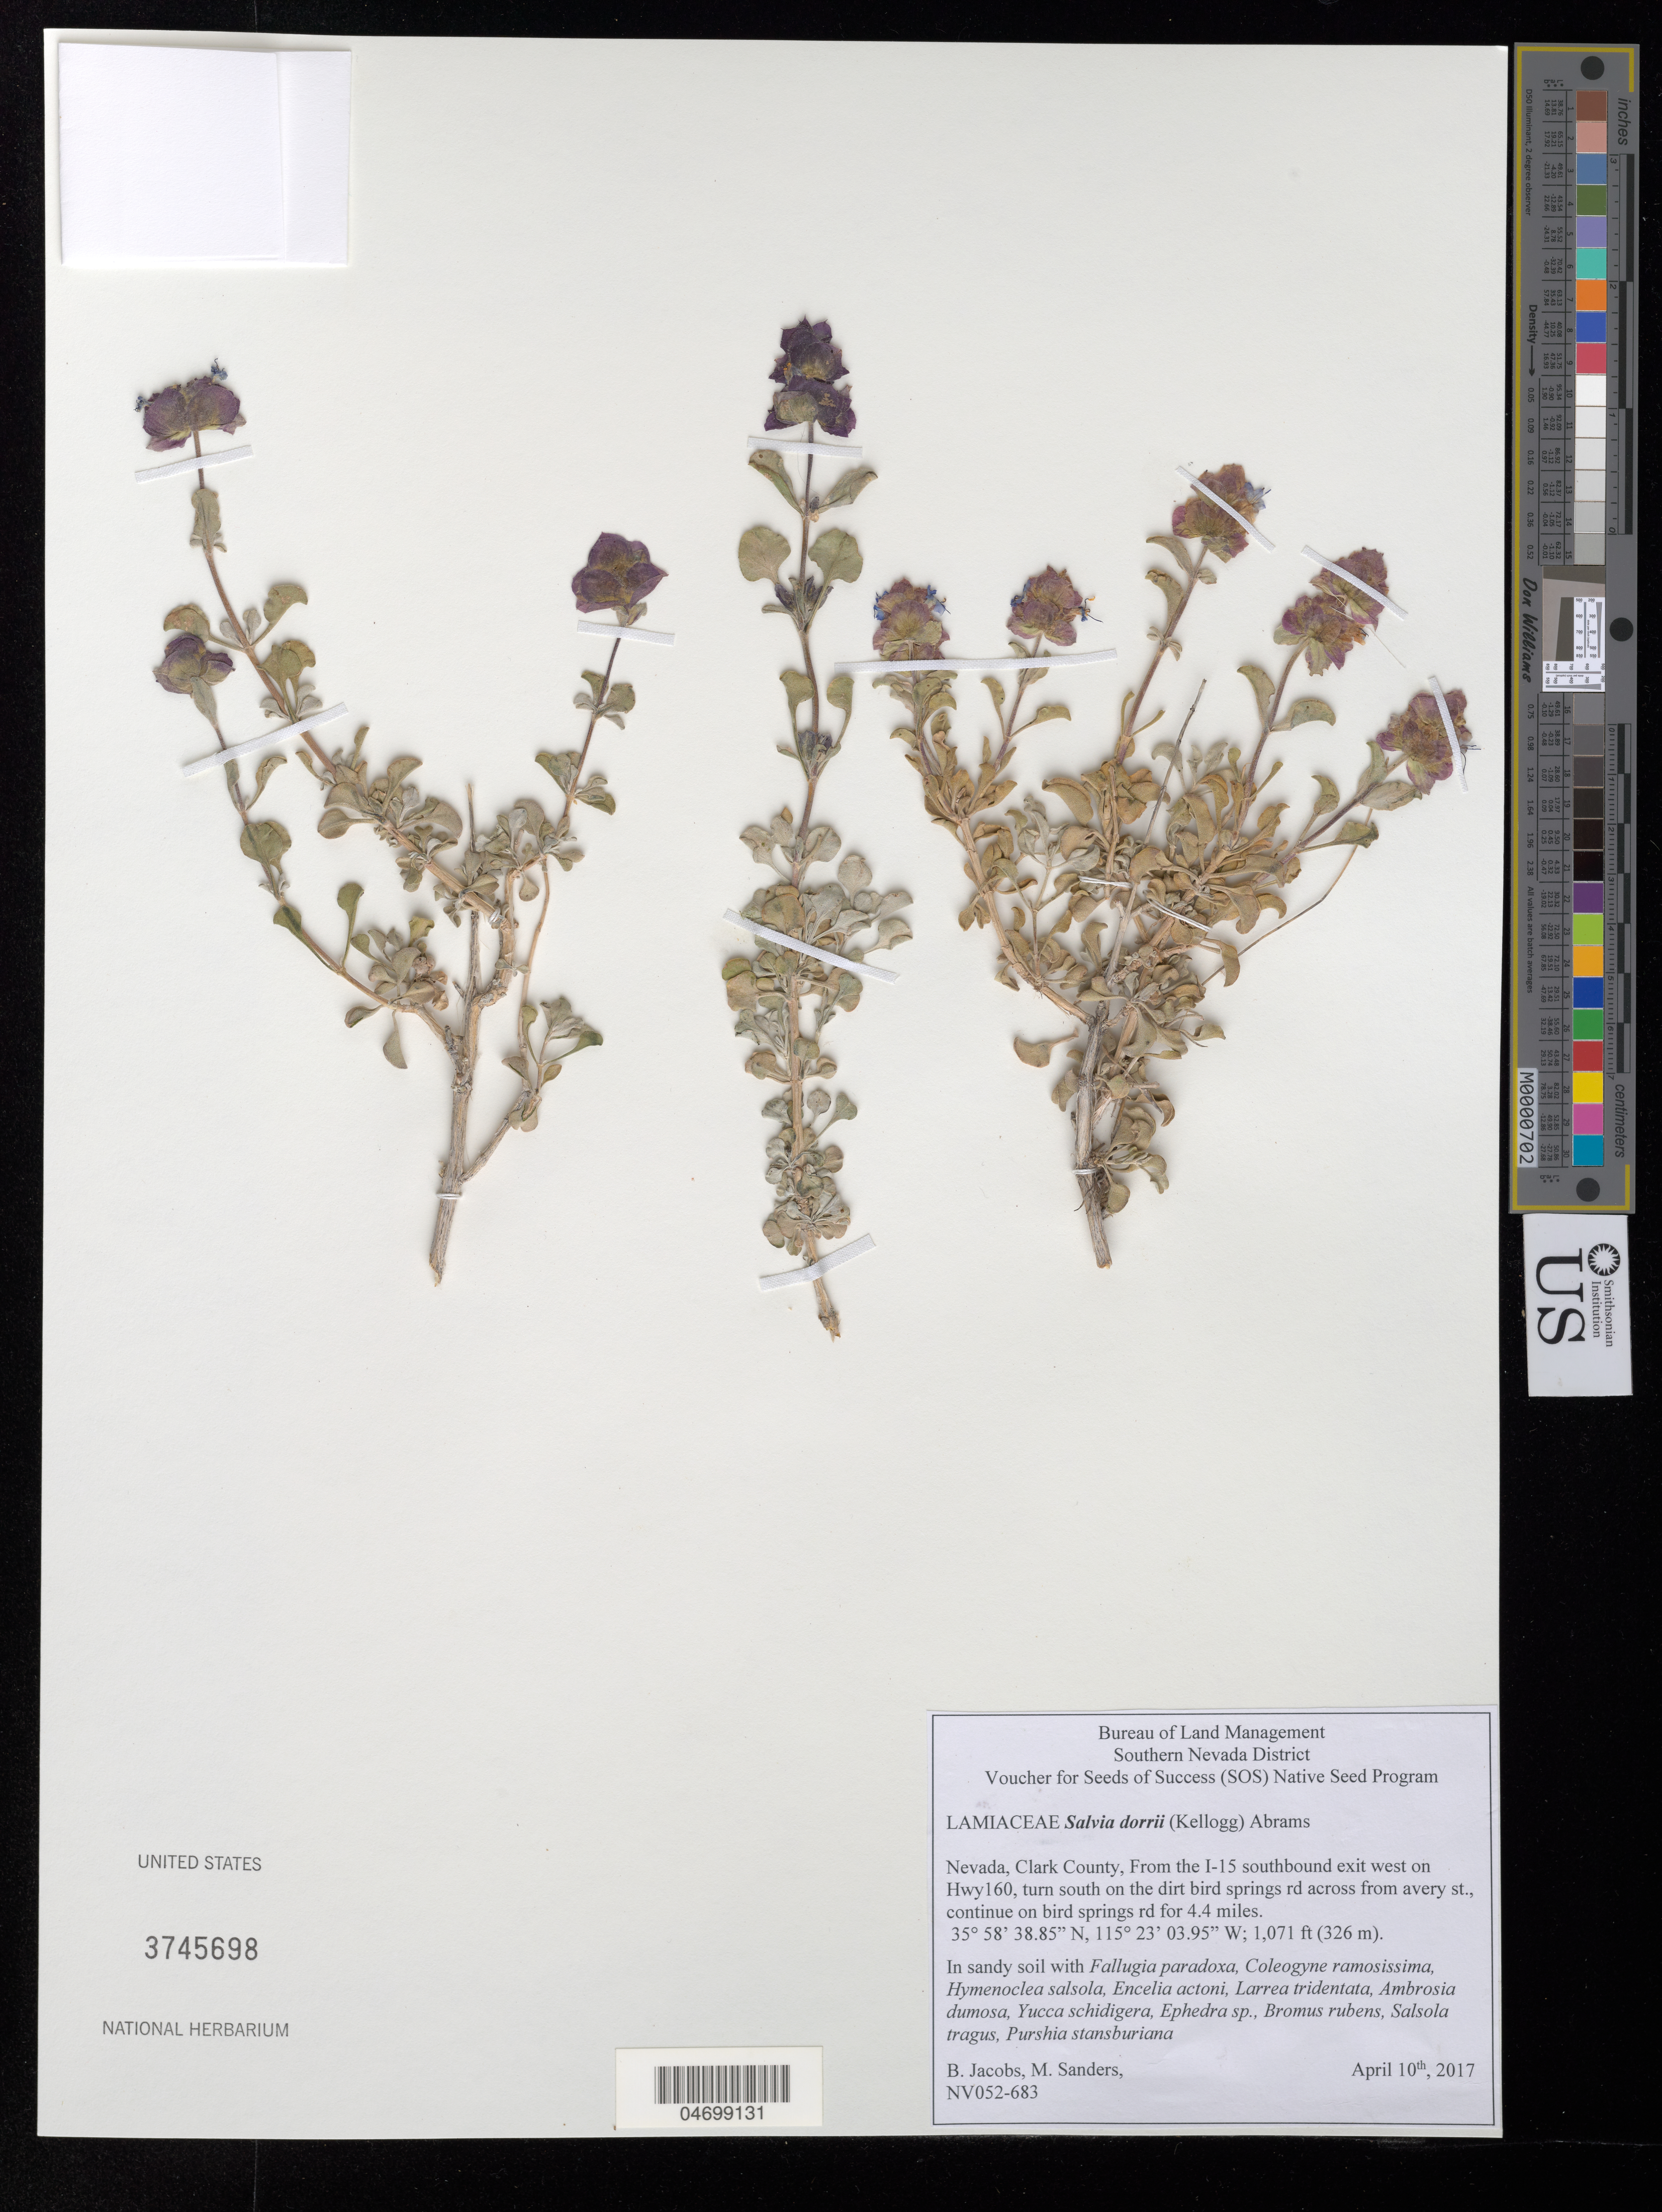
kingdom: Plantae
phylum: Tracheophyta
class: Magnoliopsida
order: Lamiales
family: Lamiaceae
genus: Salvia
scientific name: Salvia dorrii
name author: (Kellogg) Abrams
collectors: B. Jacobs & M. Sanders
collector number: NV052-683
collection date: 2017-04-10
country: United States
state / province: Nevada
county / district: Clark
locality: Red Rock Canyon National Conservation Area, 4.4 mi.on Bird Springs Rd.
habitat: R030XB029NV. In sandy soil. With Encelia actoni, Larrea tridentata, ambrosia dumosa, Ephedra sp., etc.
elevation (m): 326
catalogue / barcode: US 3745698